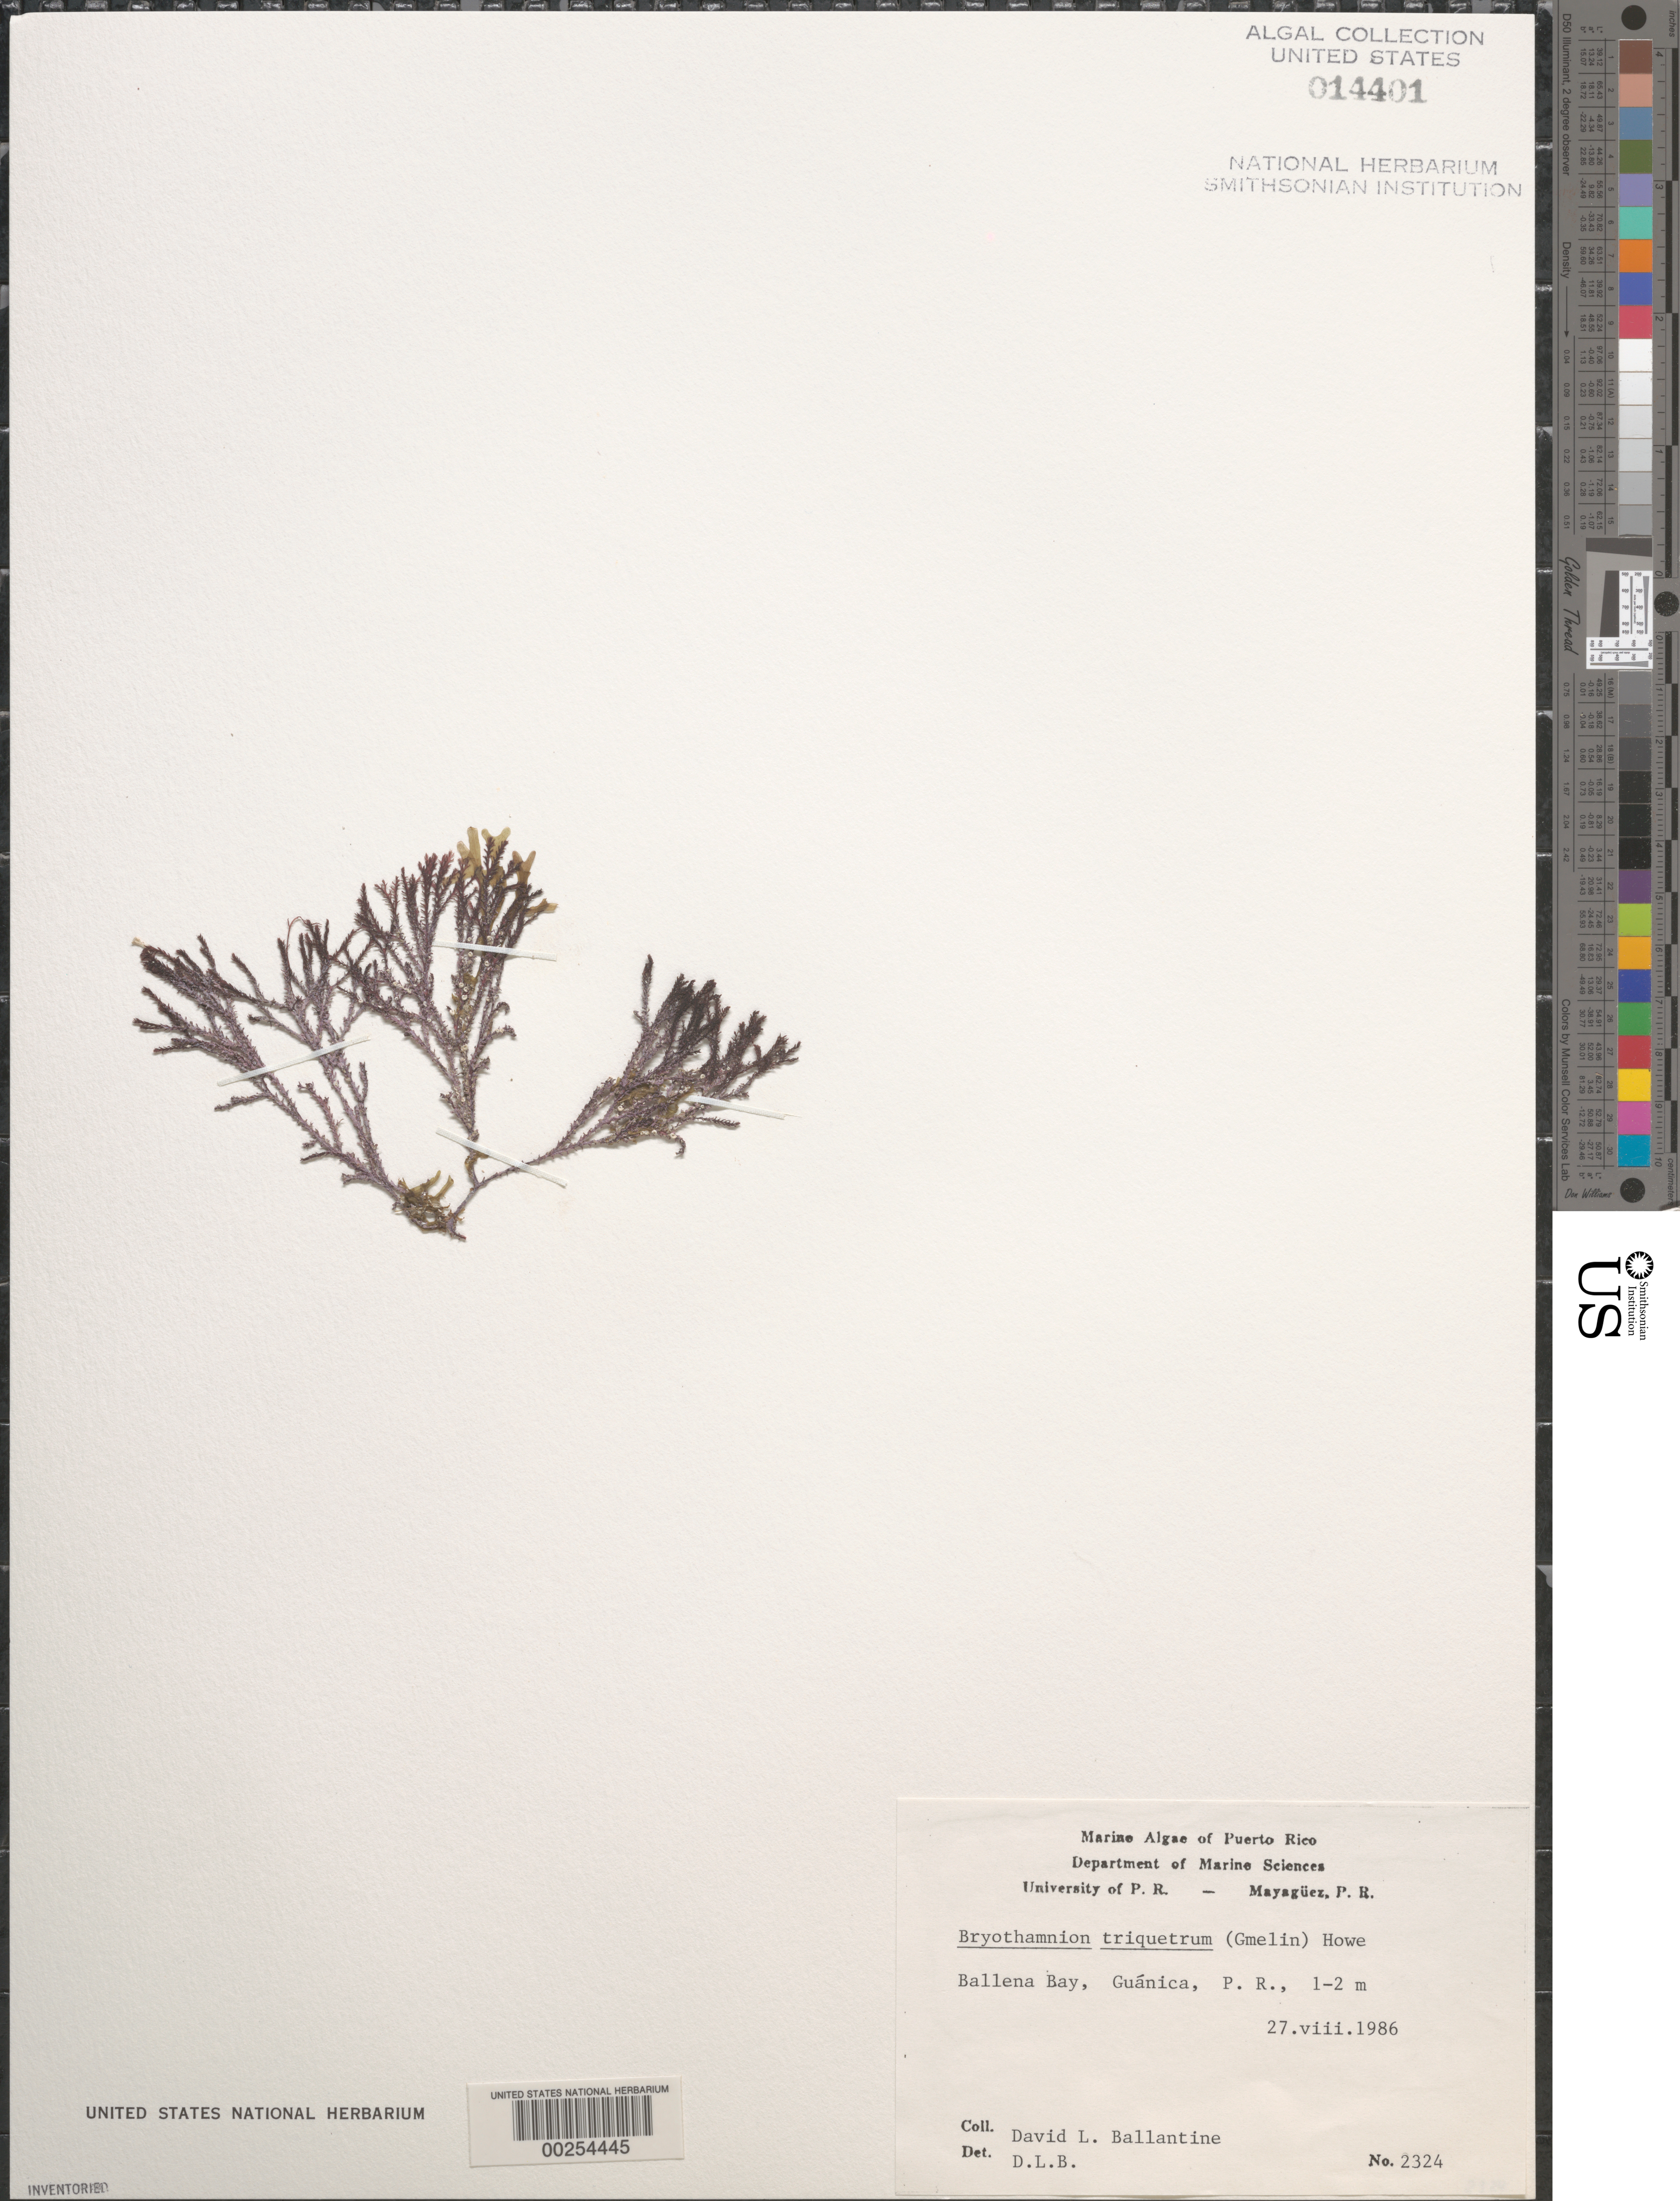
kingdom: Plantae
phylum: Rhodophyta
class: Florideophyceae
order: Ceramiales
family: Rhodomelaceae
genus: Alsidium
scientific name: Alsidium triquetrum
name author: (S.G. Gmel.) Trevis.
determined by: Algae name updating Project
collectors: D.L. Ballantine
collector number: DLB 2324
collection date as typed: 27 Aug 1986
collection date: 1986-08-27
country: Puerto Rico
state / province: Guanica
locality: Ballena bay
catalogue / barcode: US 14401